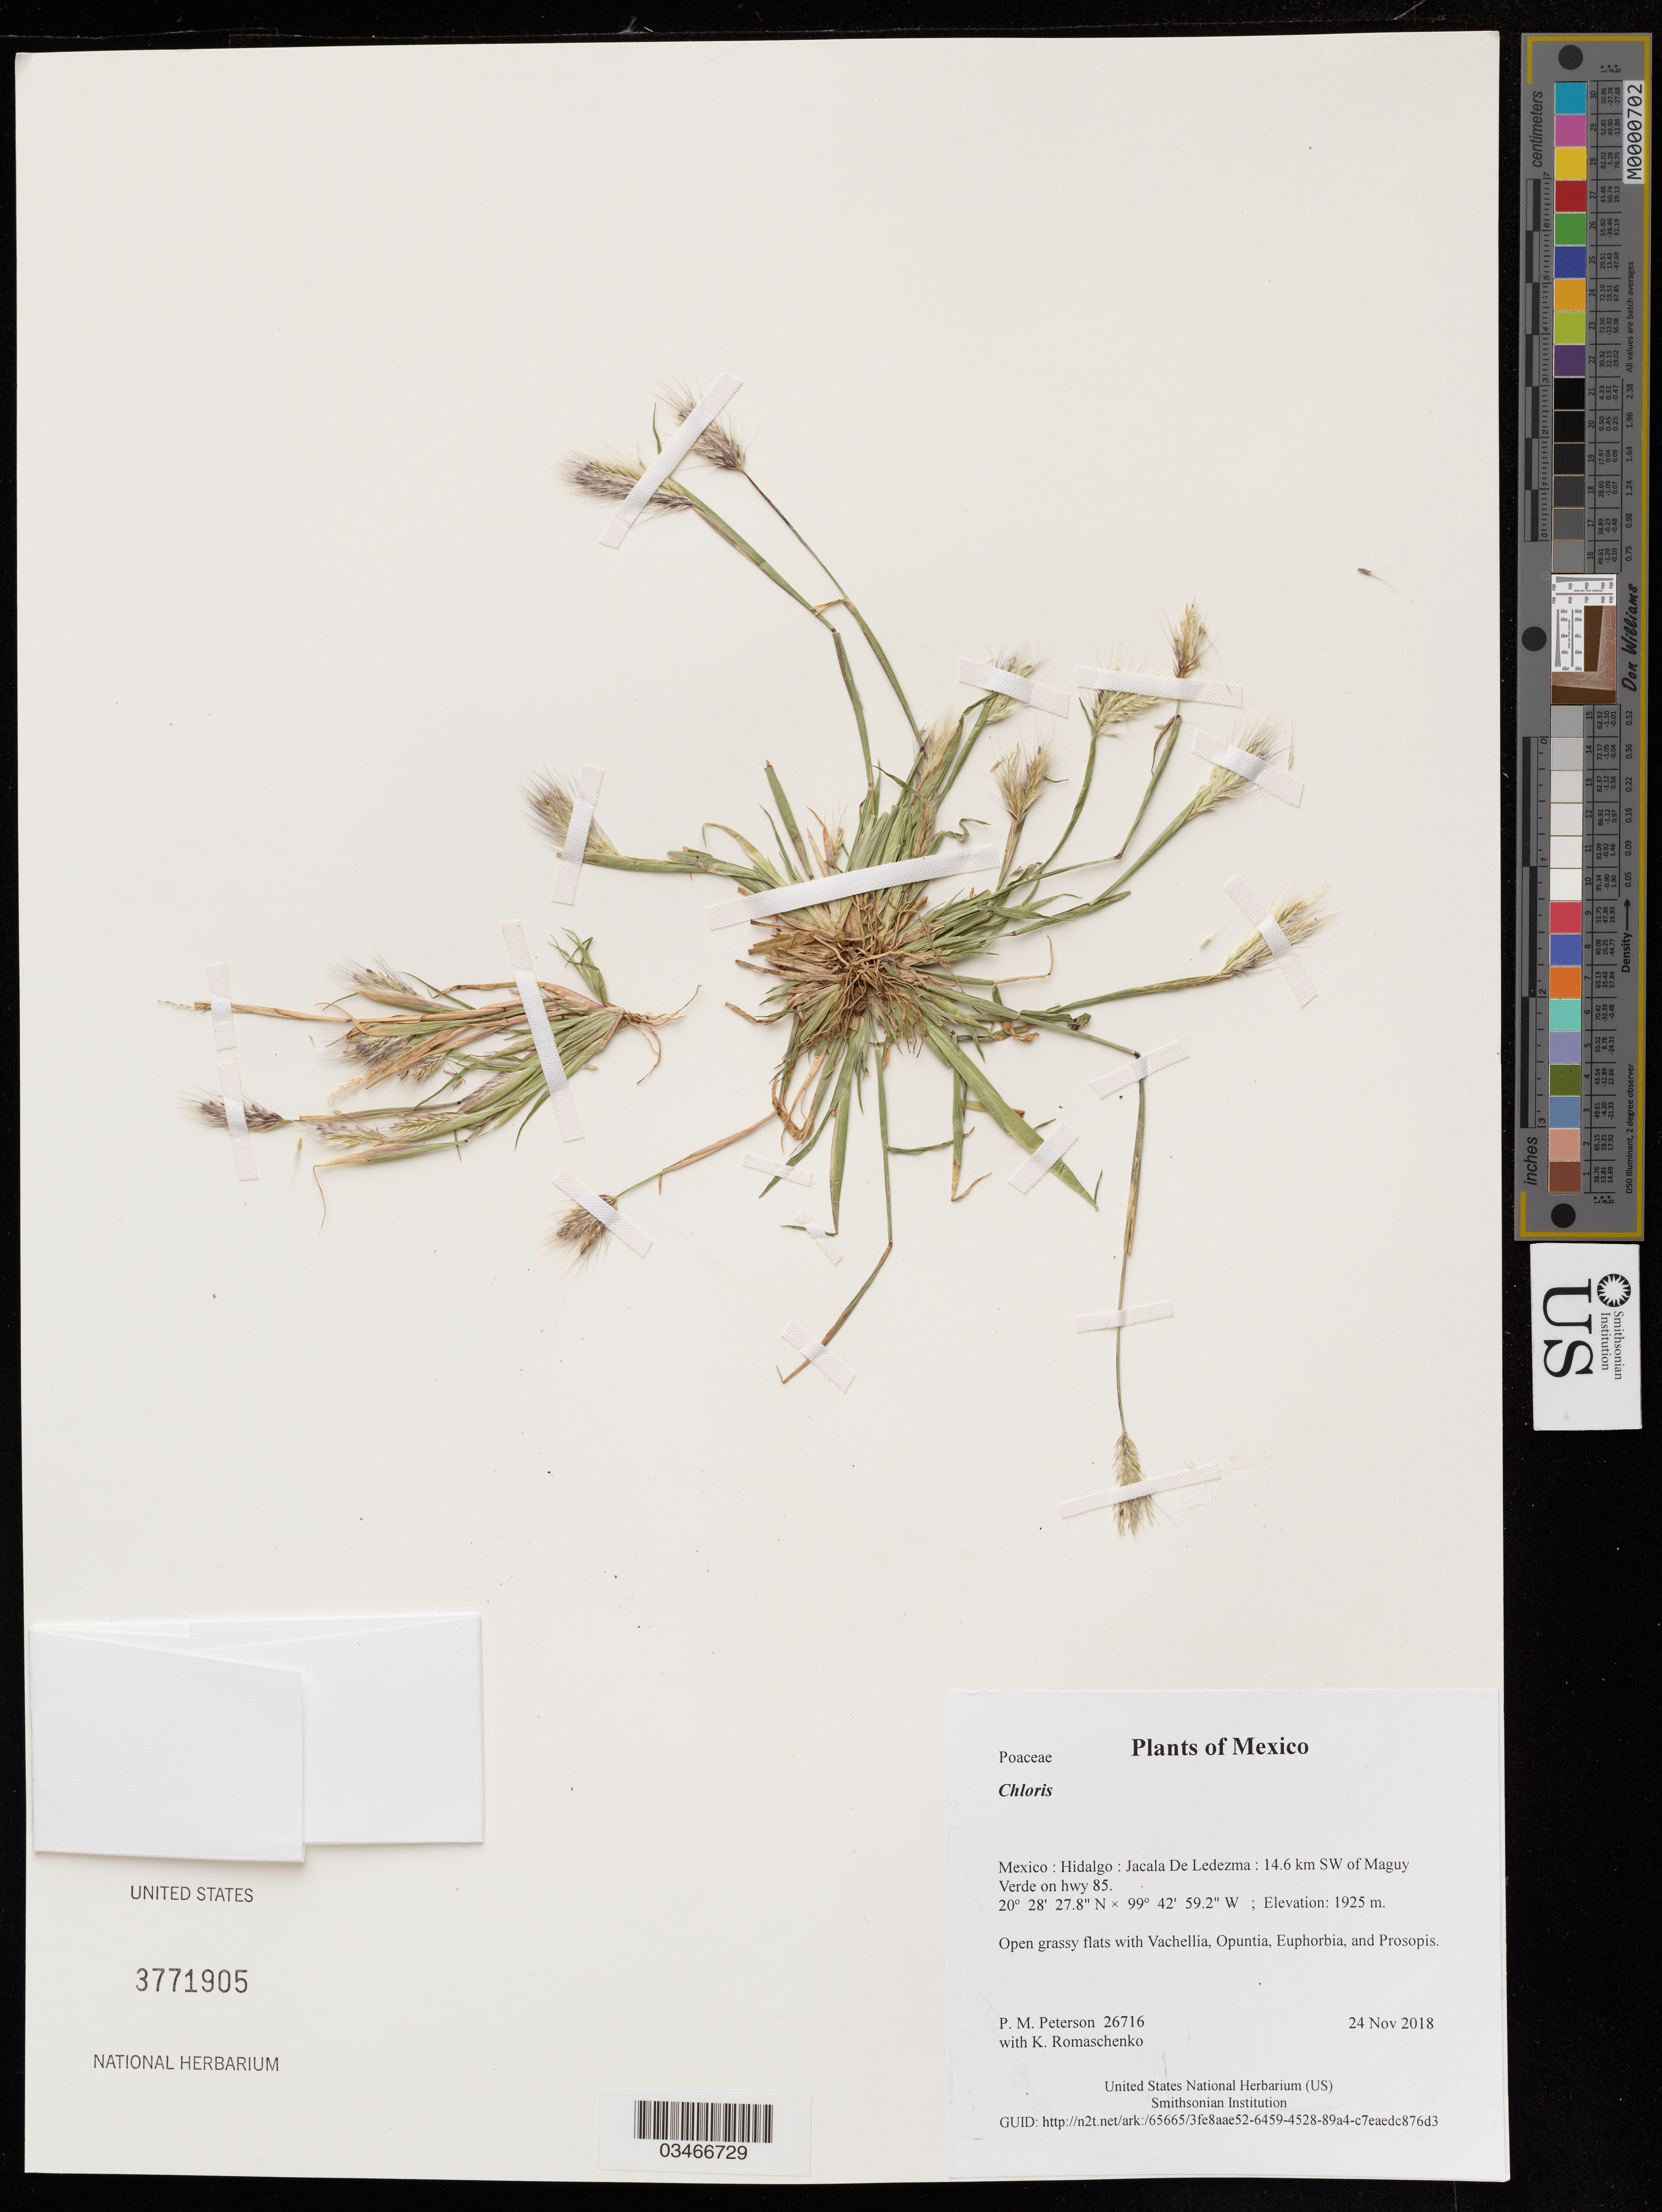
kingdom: Plantae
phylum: Tracheophyta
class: Liliopsida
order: Poales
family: Poaceae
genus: Chloris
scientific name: Chloris sp.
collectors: P. M. Peterson & K. Romaschenko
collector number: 26716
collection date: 2018-11-24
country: Mexico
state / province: Hidalgo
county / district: Jacala De Ledezma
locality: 14.6 km SW of Maguy Verde on hwy 85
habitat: Open grassy flats with Vachellia, Opuntia, Euphorbia, and Prosopis.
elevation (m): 1925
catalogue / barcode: US 3771905